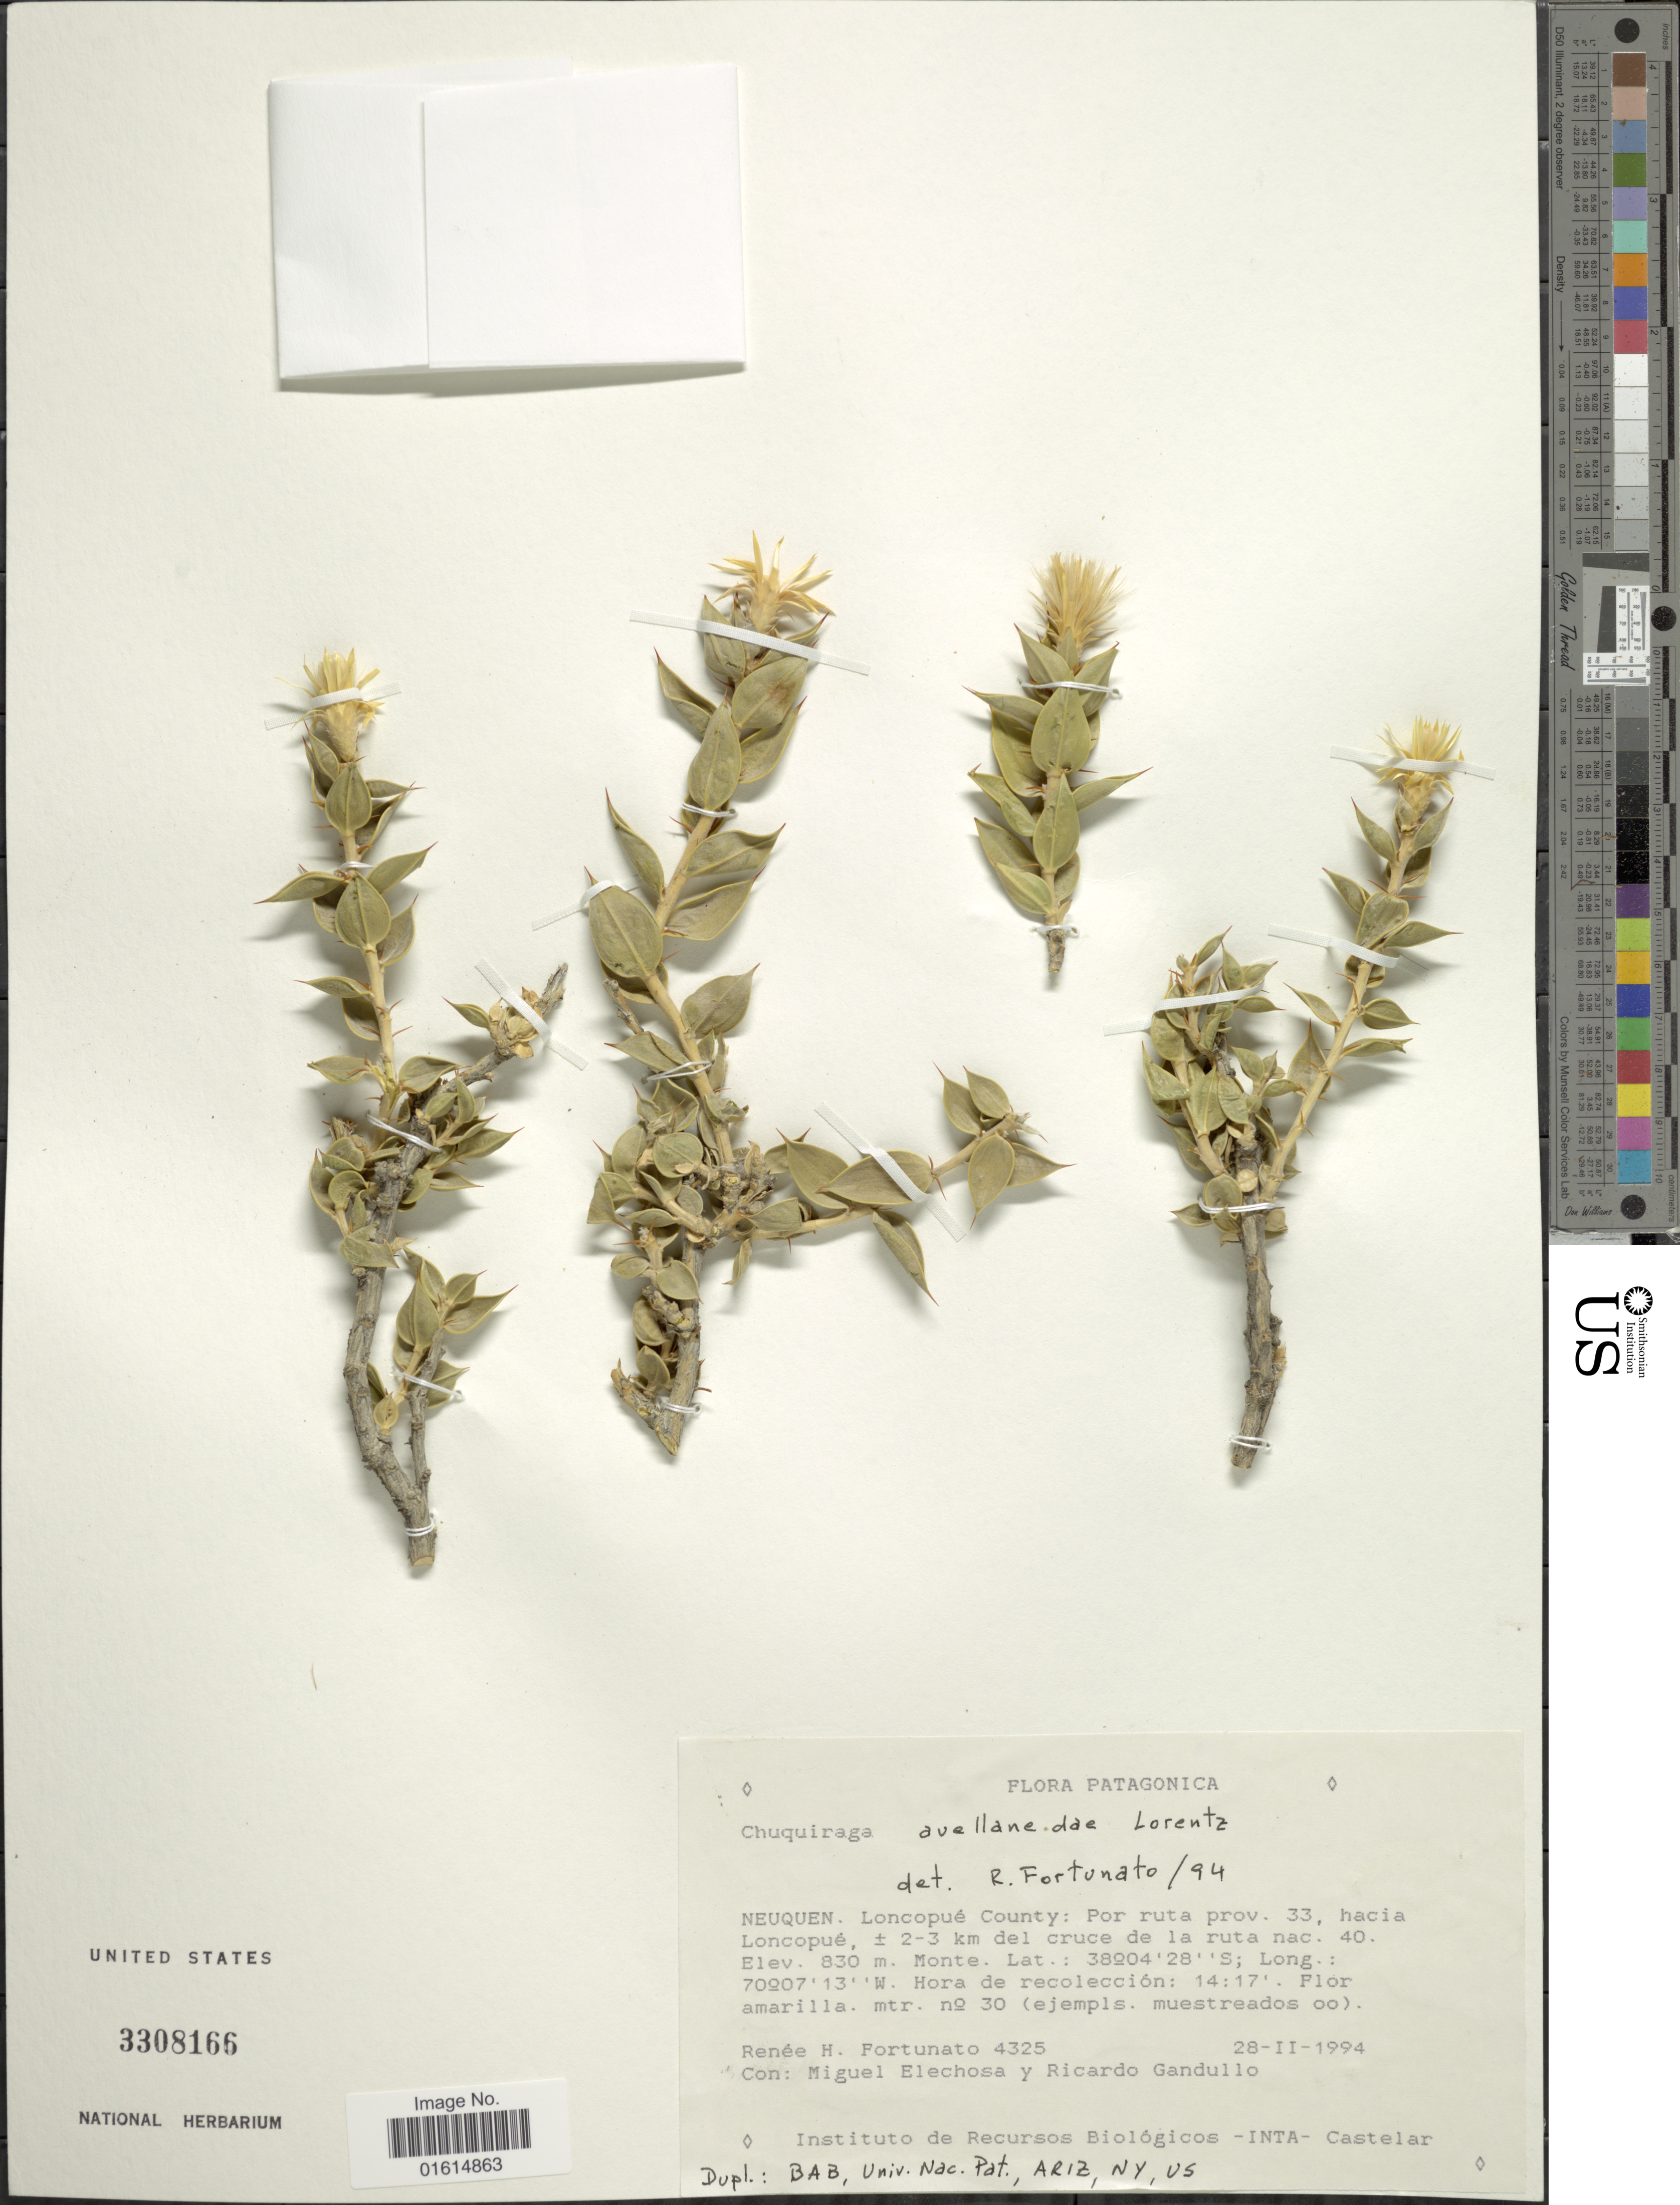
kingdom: Plantae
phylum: Tracheophyta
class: Magnoliopsida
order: Asterales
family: Asteraceae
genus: Chuquiraga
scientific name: Chuquiraga avellanedae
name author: Lorentz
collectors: R. H. Fortunato, M. Elechosa & R. Gandullo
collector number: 4325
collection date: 1994-11-28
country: Argentina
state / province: Neuquen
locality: Neuquen, Loncopue County, por ruta prov. 33 hacia Loncopue, ± 2-3 km del cruce de la ruta nac 40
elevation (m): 830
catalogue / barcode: US 3308166